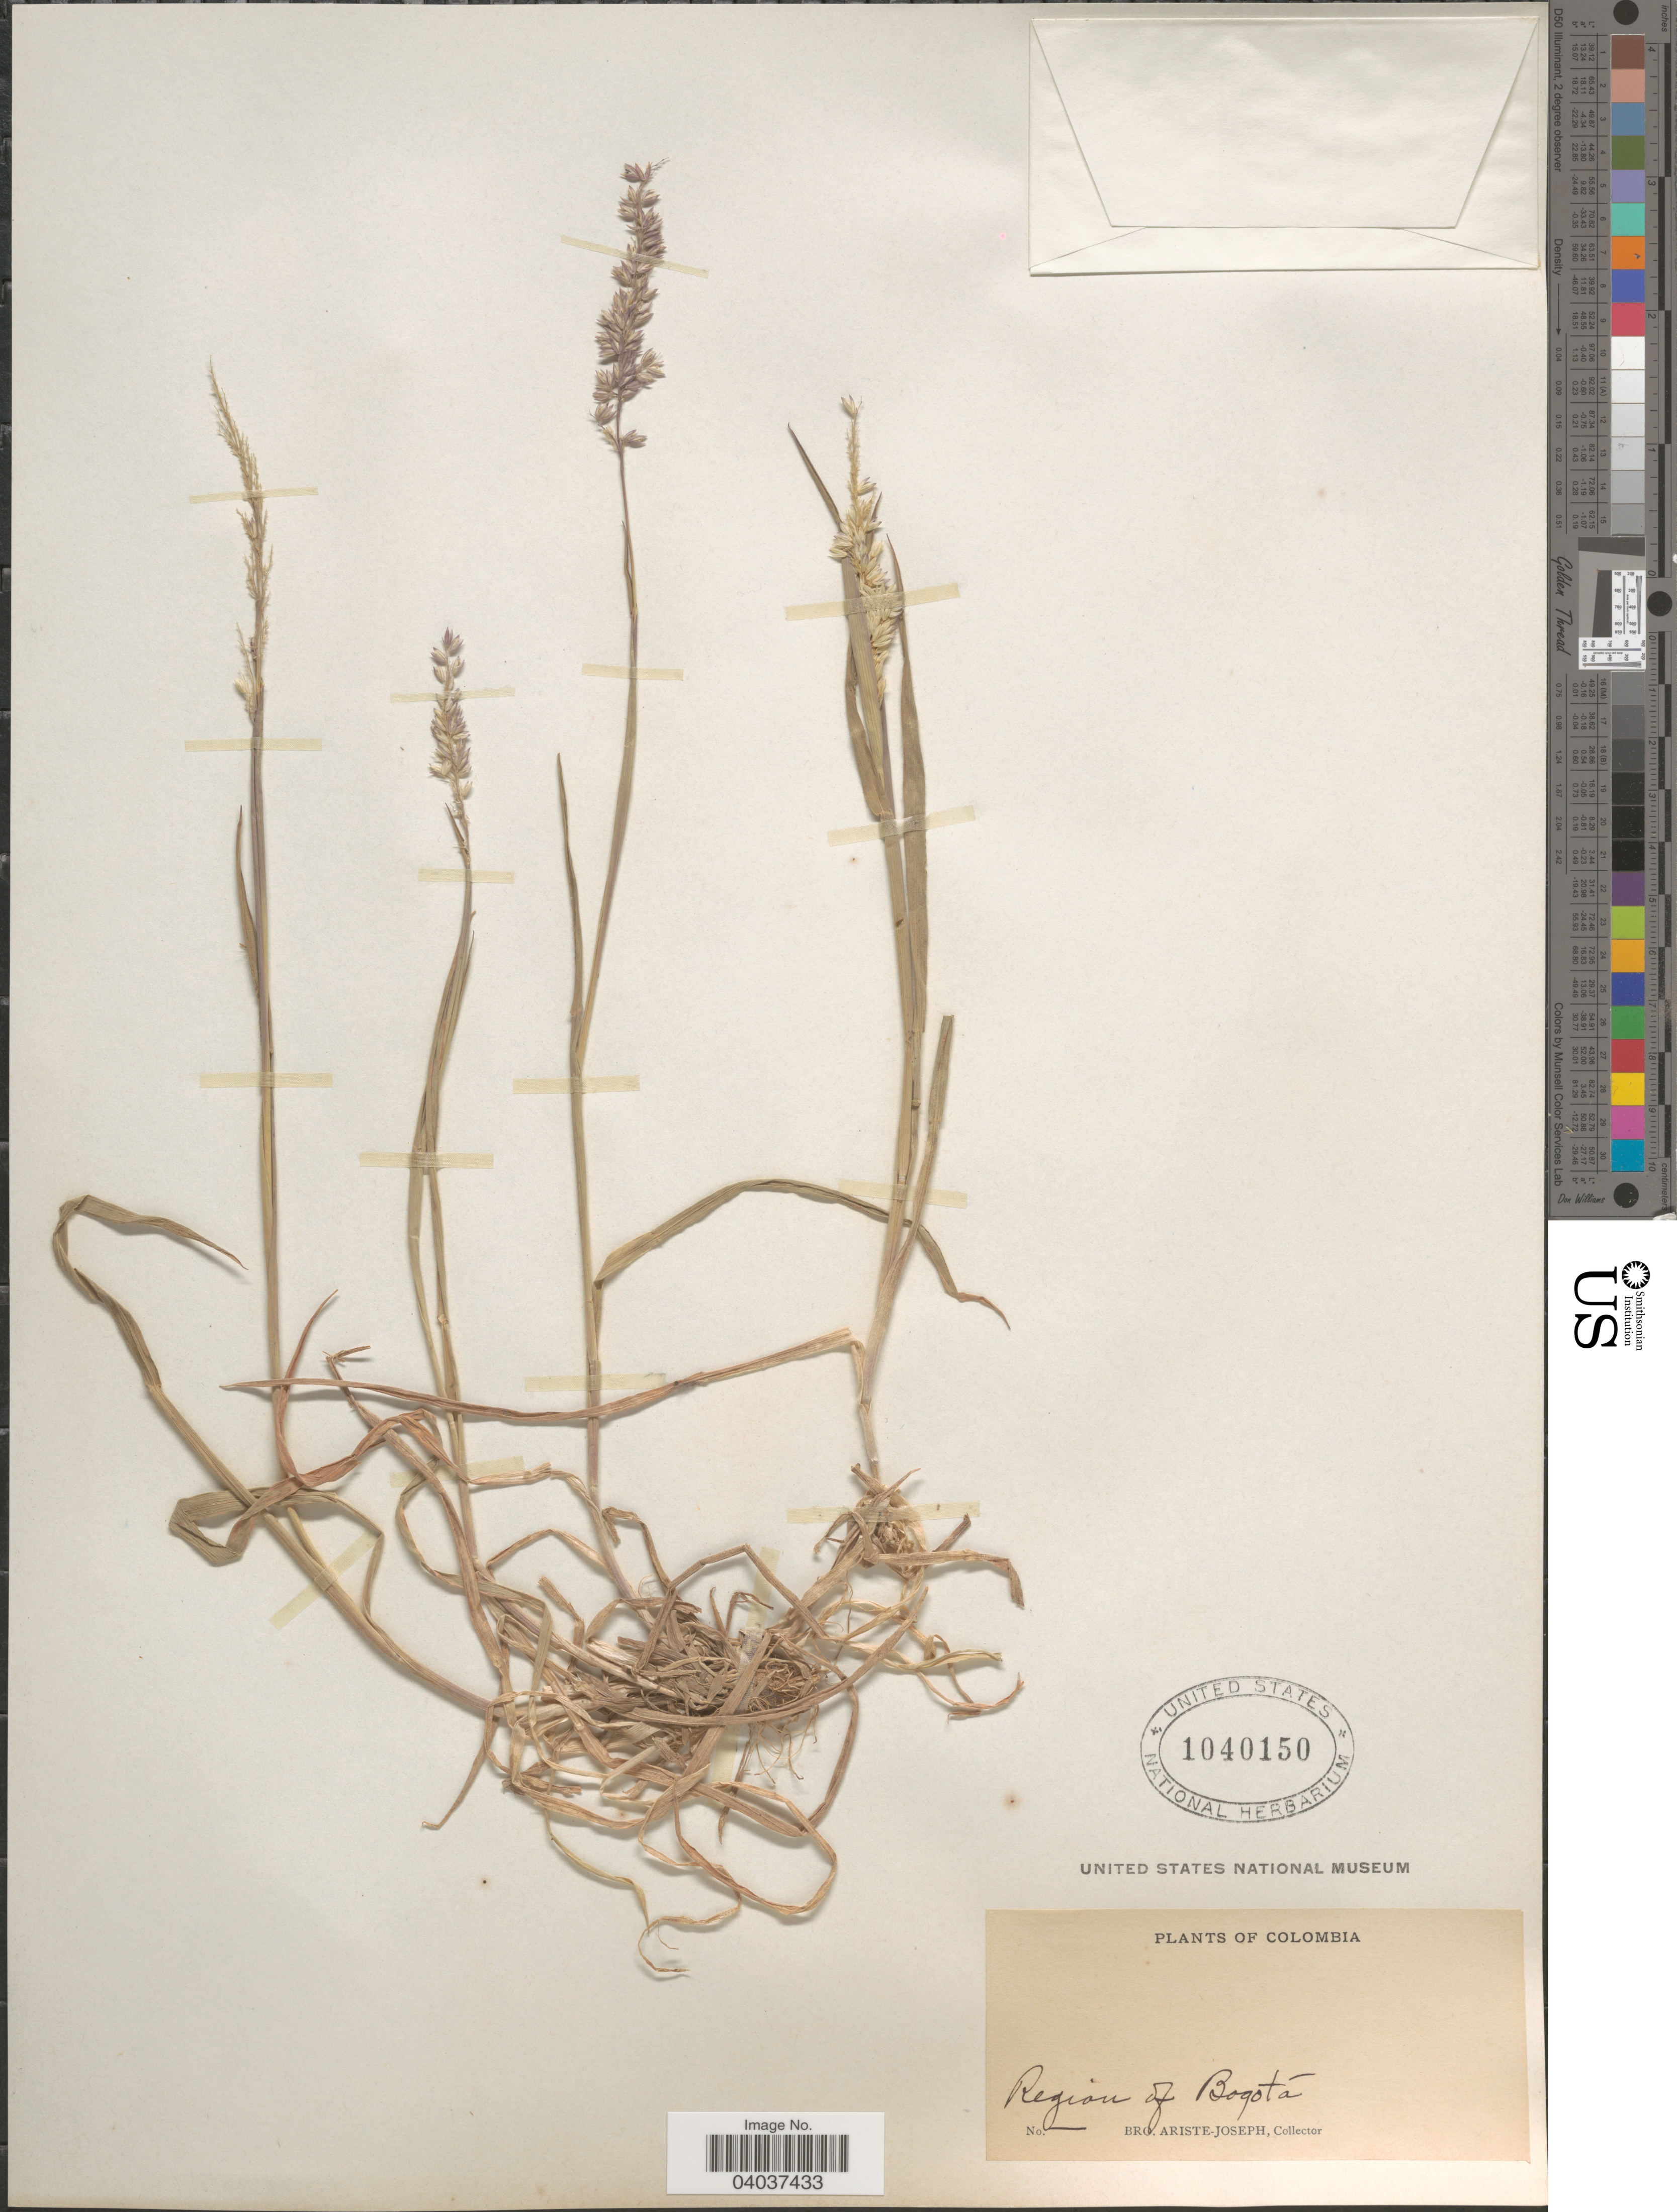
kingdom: Plantae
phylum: Tracheophyta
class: Liliopsida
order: Poales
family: Poaceae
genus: Holcus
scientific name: Holcus lanatus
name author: L.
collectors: Bro. Ariste-Joseph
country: Colombia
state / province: Bogota D.C.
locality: Region of Bogotá.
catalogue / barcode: US 1040150